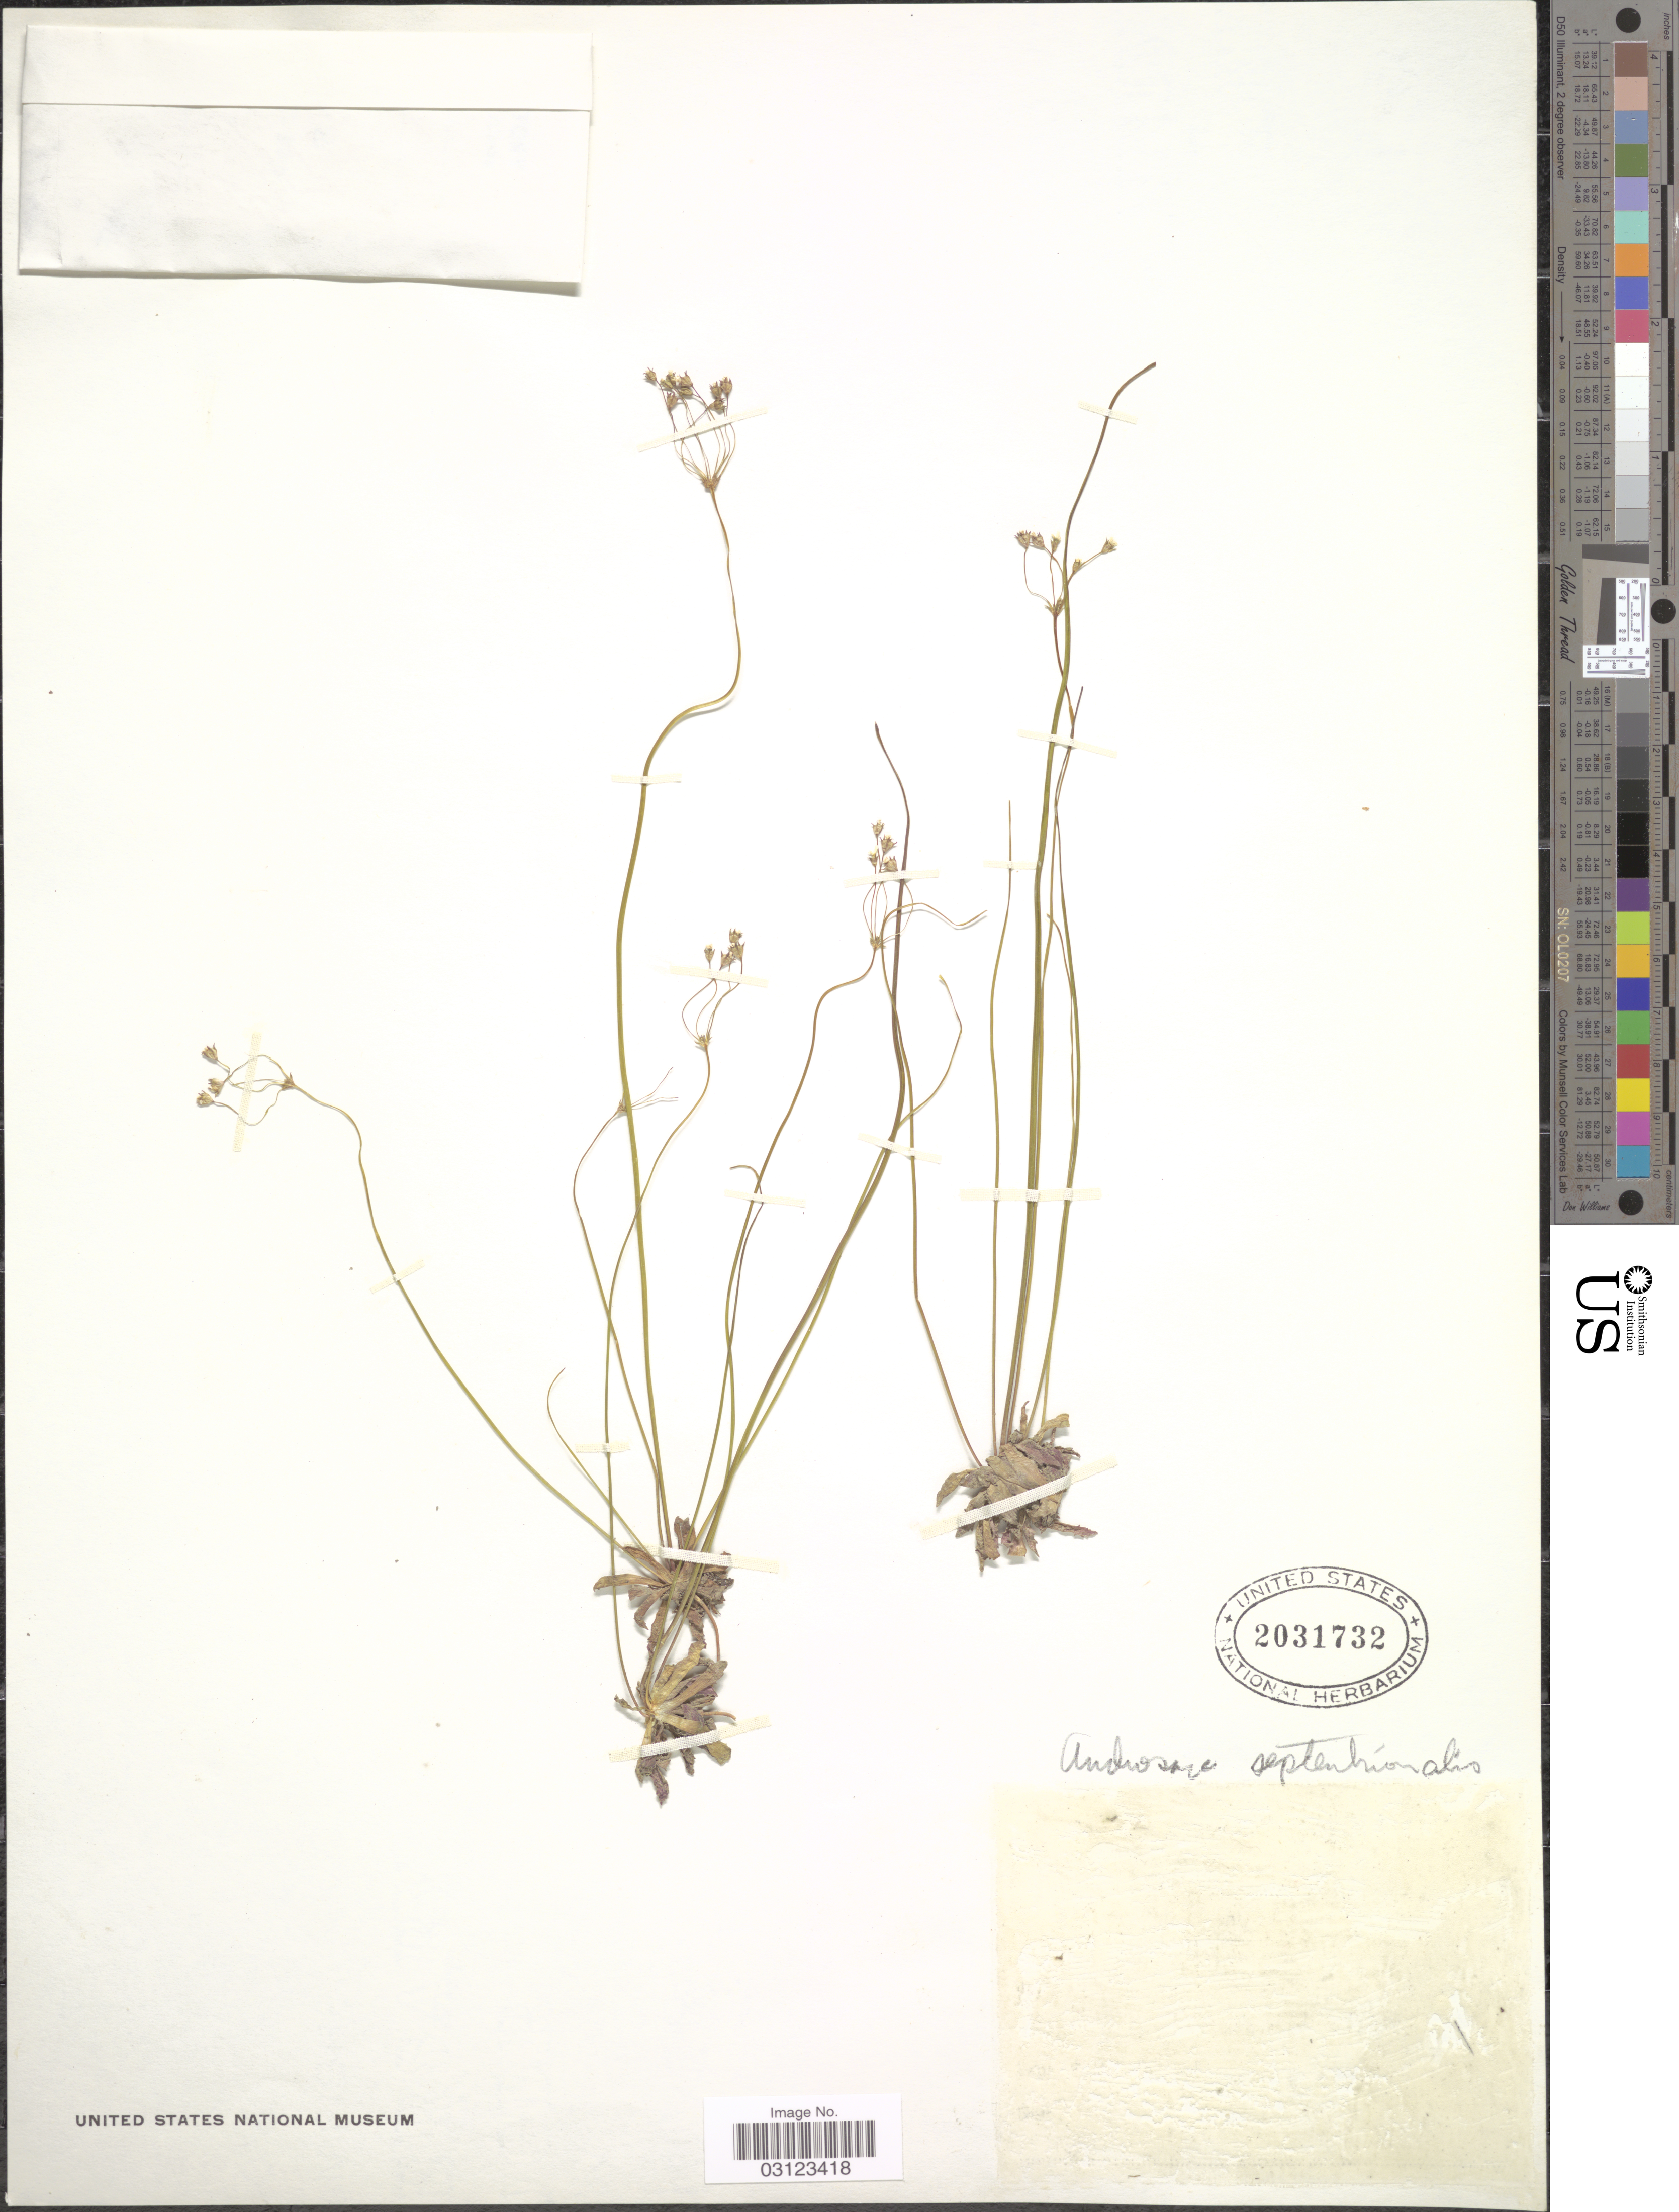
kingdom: Plantae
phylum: Tracheophyta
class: Magnoliopsida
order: Ericales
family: Primulaceae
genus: Androsace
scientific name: Androsace septentrionalis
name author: L.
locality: Ando [illegible text] septentrionalis.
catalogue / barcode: US 2031732